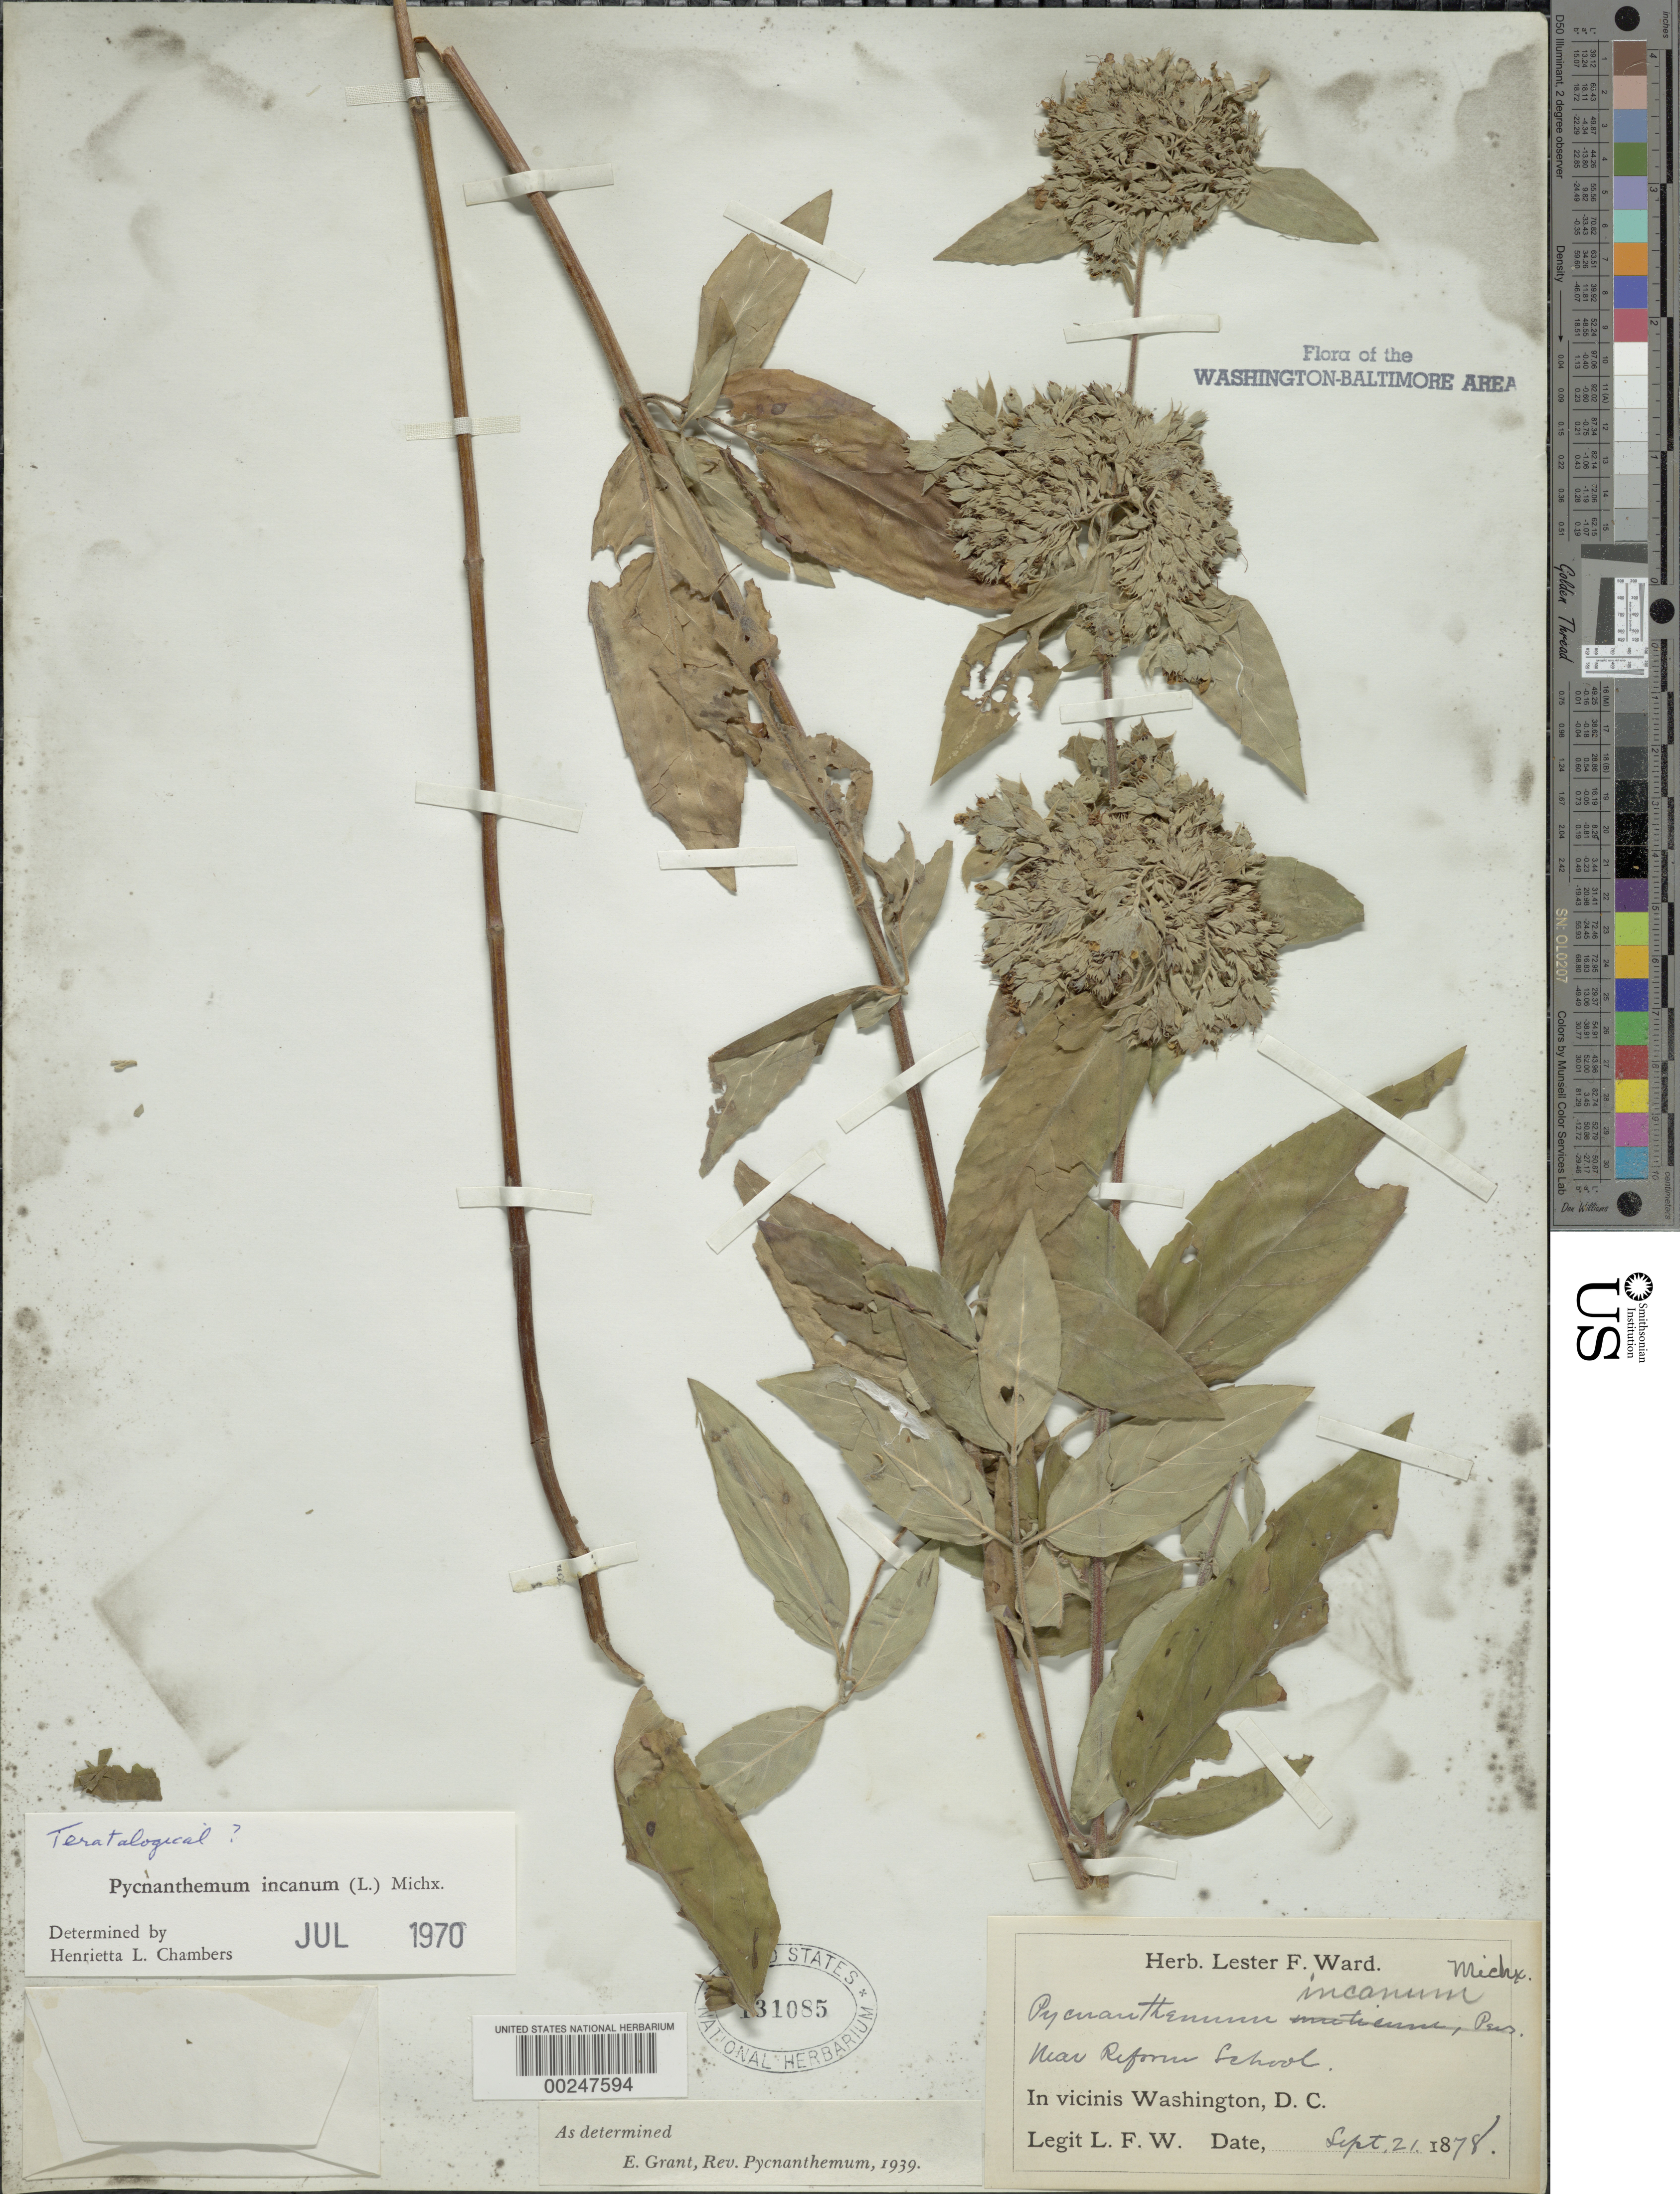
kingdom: Plantae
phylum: Tracheophyta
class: Magnoliopsida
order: Lamiales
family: Lamiaceae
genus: Pycnanthemum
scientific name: Pycnanthemum incanum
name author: (L.) Michx.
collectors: L. F. Ward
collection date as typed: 21 Sep 1878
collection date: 1878-09-21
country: United States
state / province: District of Columbia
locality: Near Reform School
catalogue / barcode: US 131085